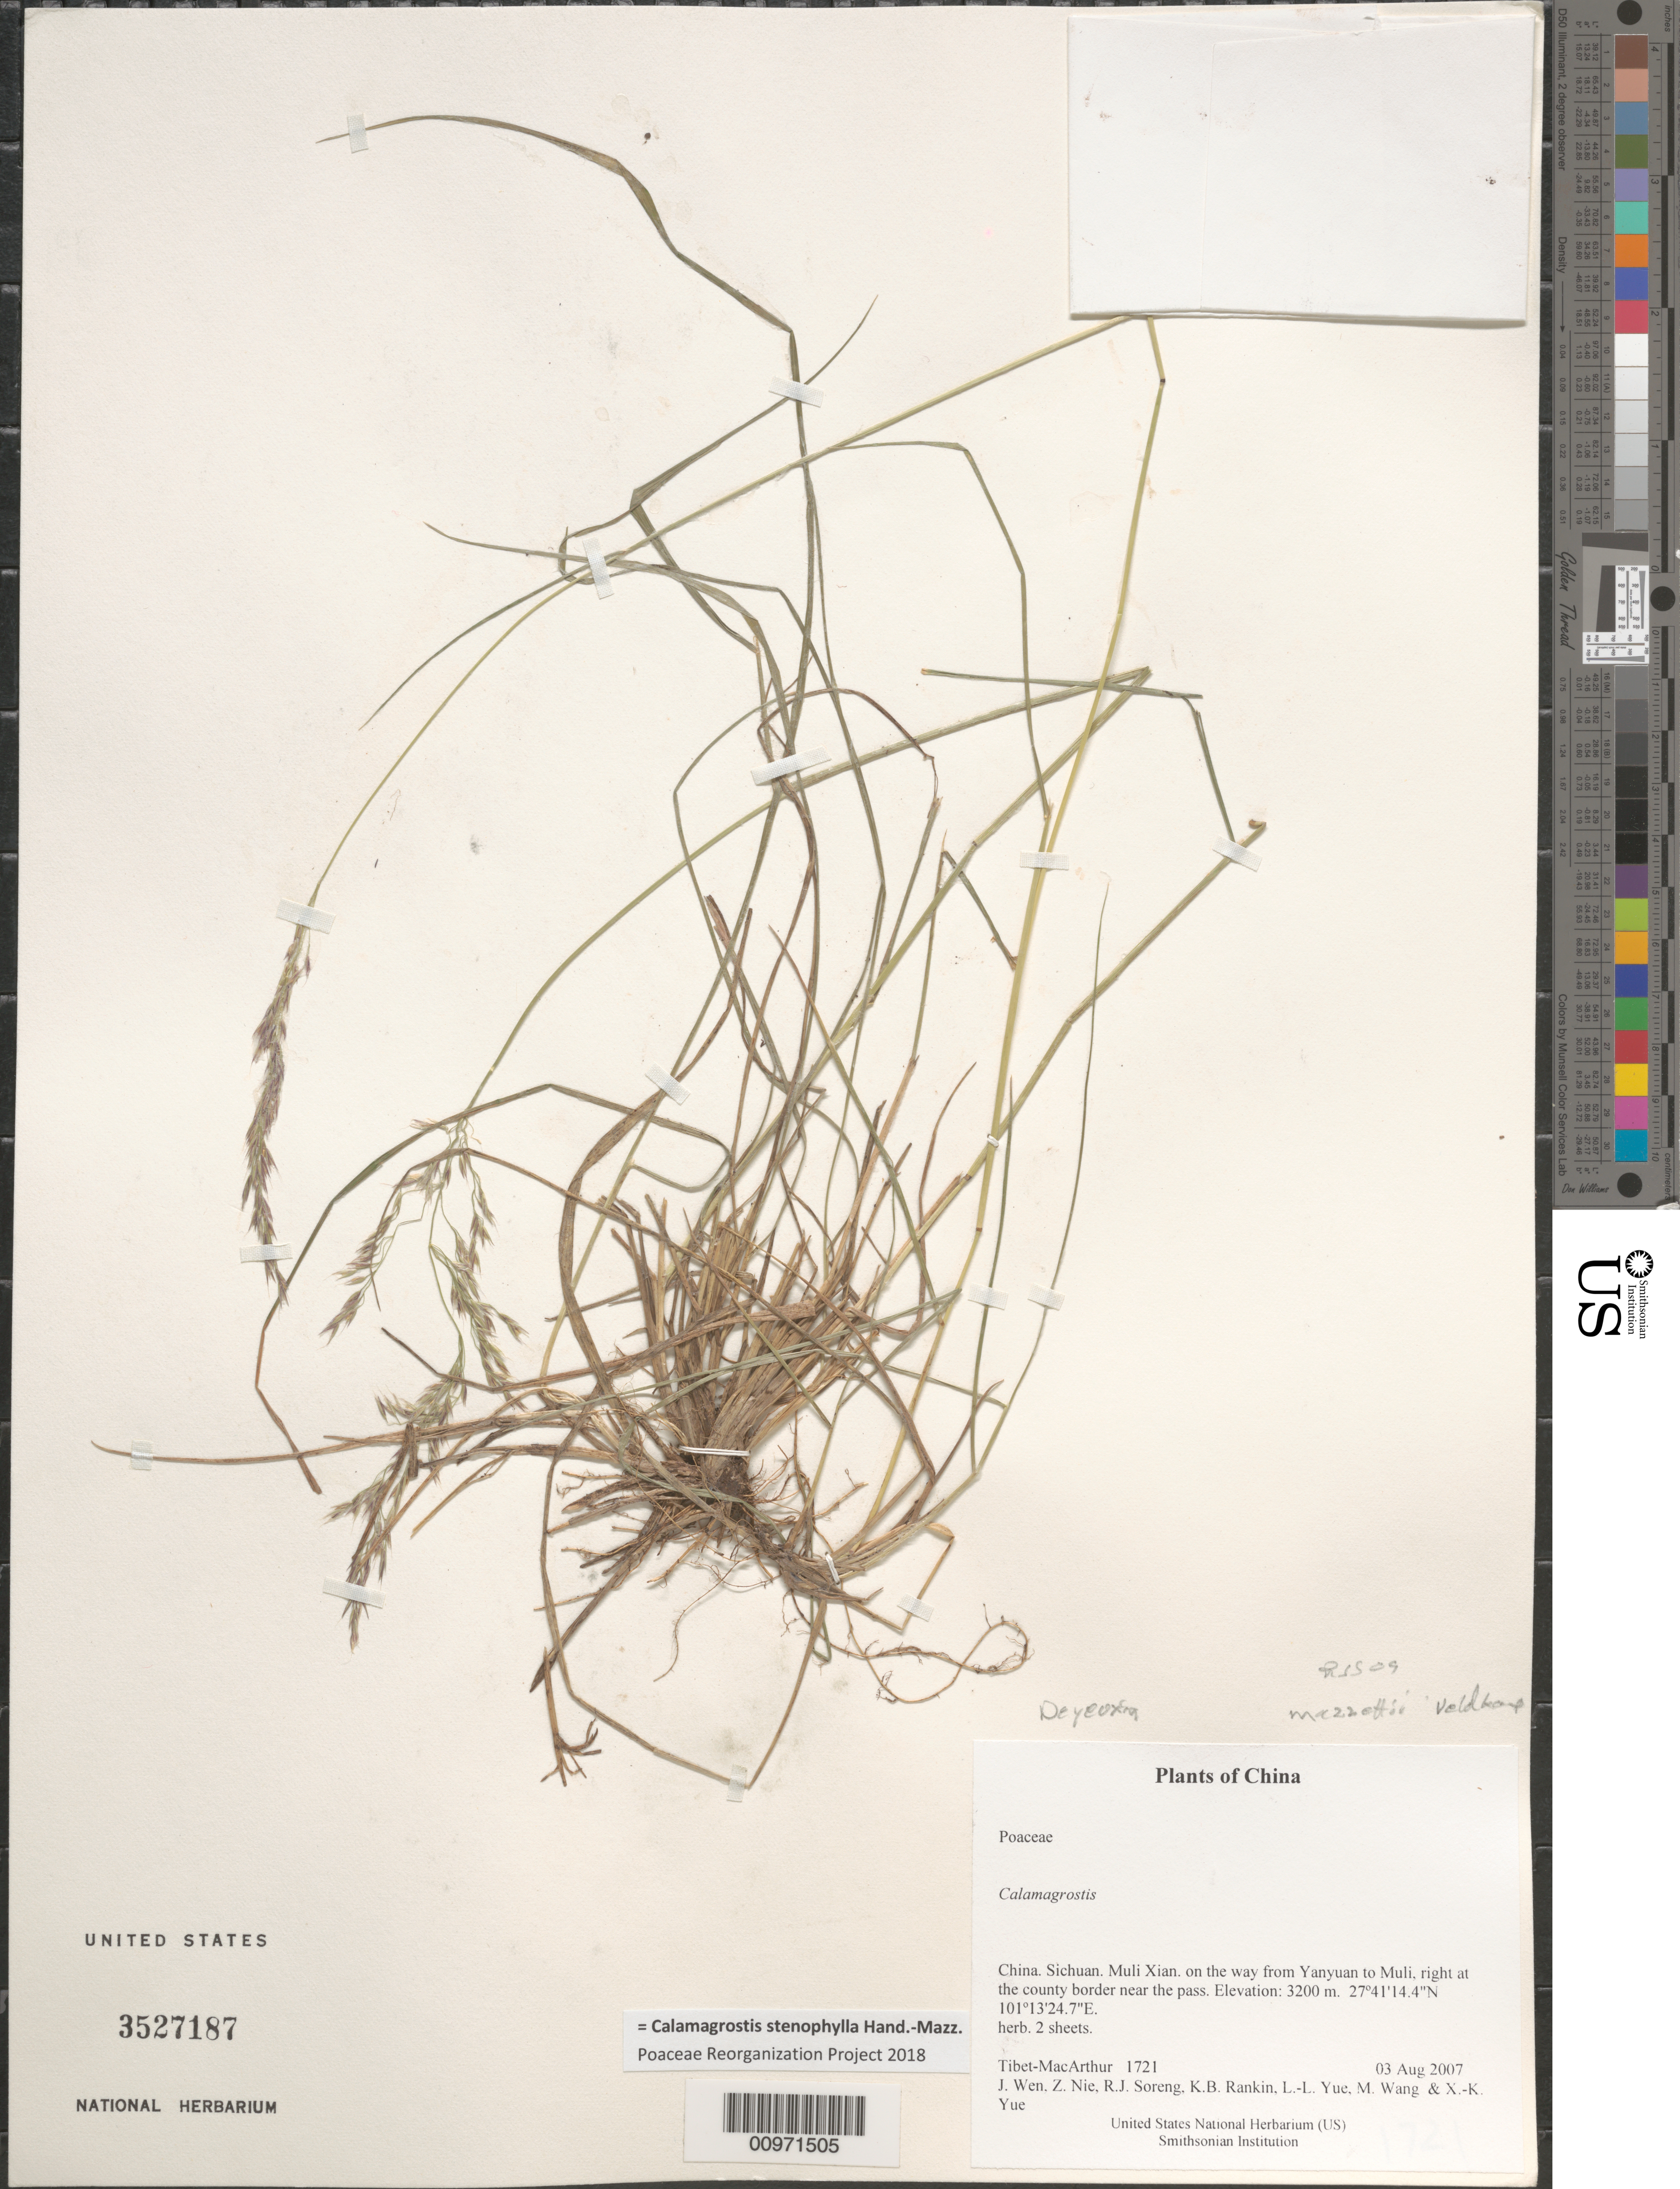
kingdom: Plantae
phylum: Tracheophyta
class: Liliopsida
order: Poales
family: Poaceae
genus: Calamagrostis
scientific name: Calamagrostis stenophylla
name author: Hand.-Mazz.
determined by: Poaceae Reorganization Project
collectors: Tibet-MacArthur, J. Wen, Z. Nie, R. J. Soreng, K. Rankin, L. Yue, M. Wang & X. Yue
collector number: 1721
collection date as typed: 03 Aug 2007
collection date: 2007-08-03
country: China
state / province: Sichuan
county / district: Muli Xian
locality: on the way from Yanyuan to Muli, right at the county border near the pass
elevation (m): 3200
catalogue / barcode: US 3527187